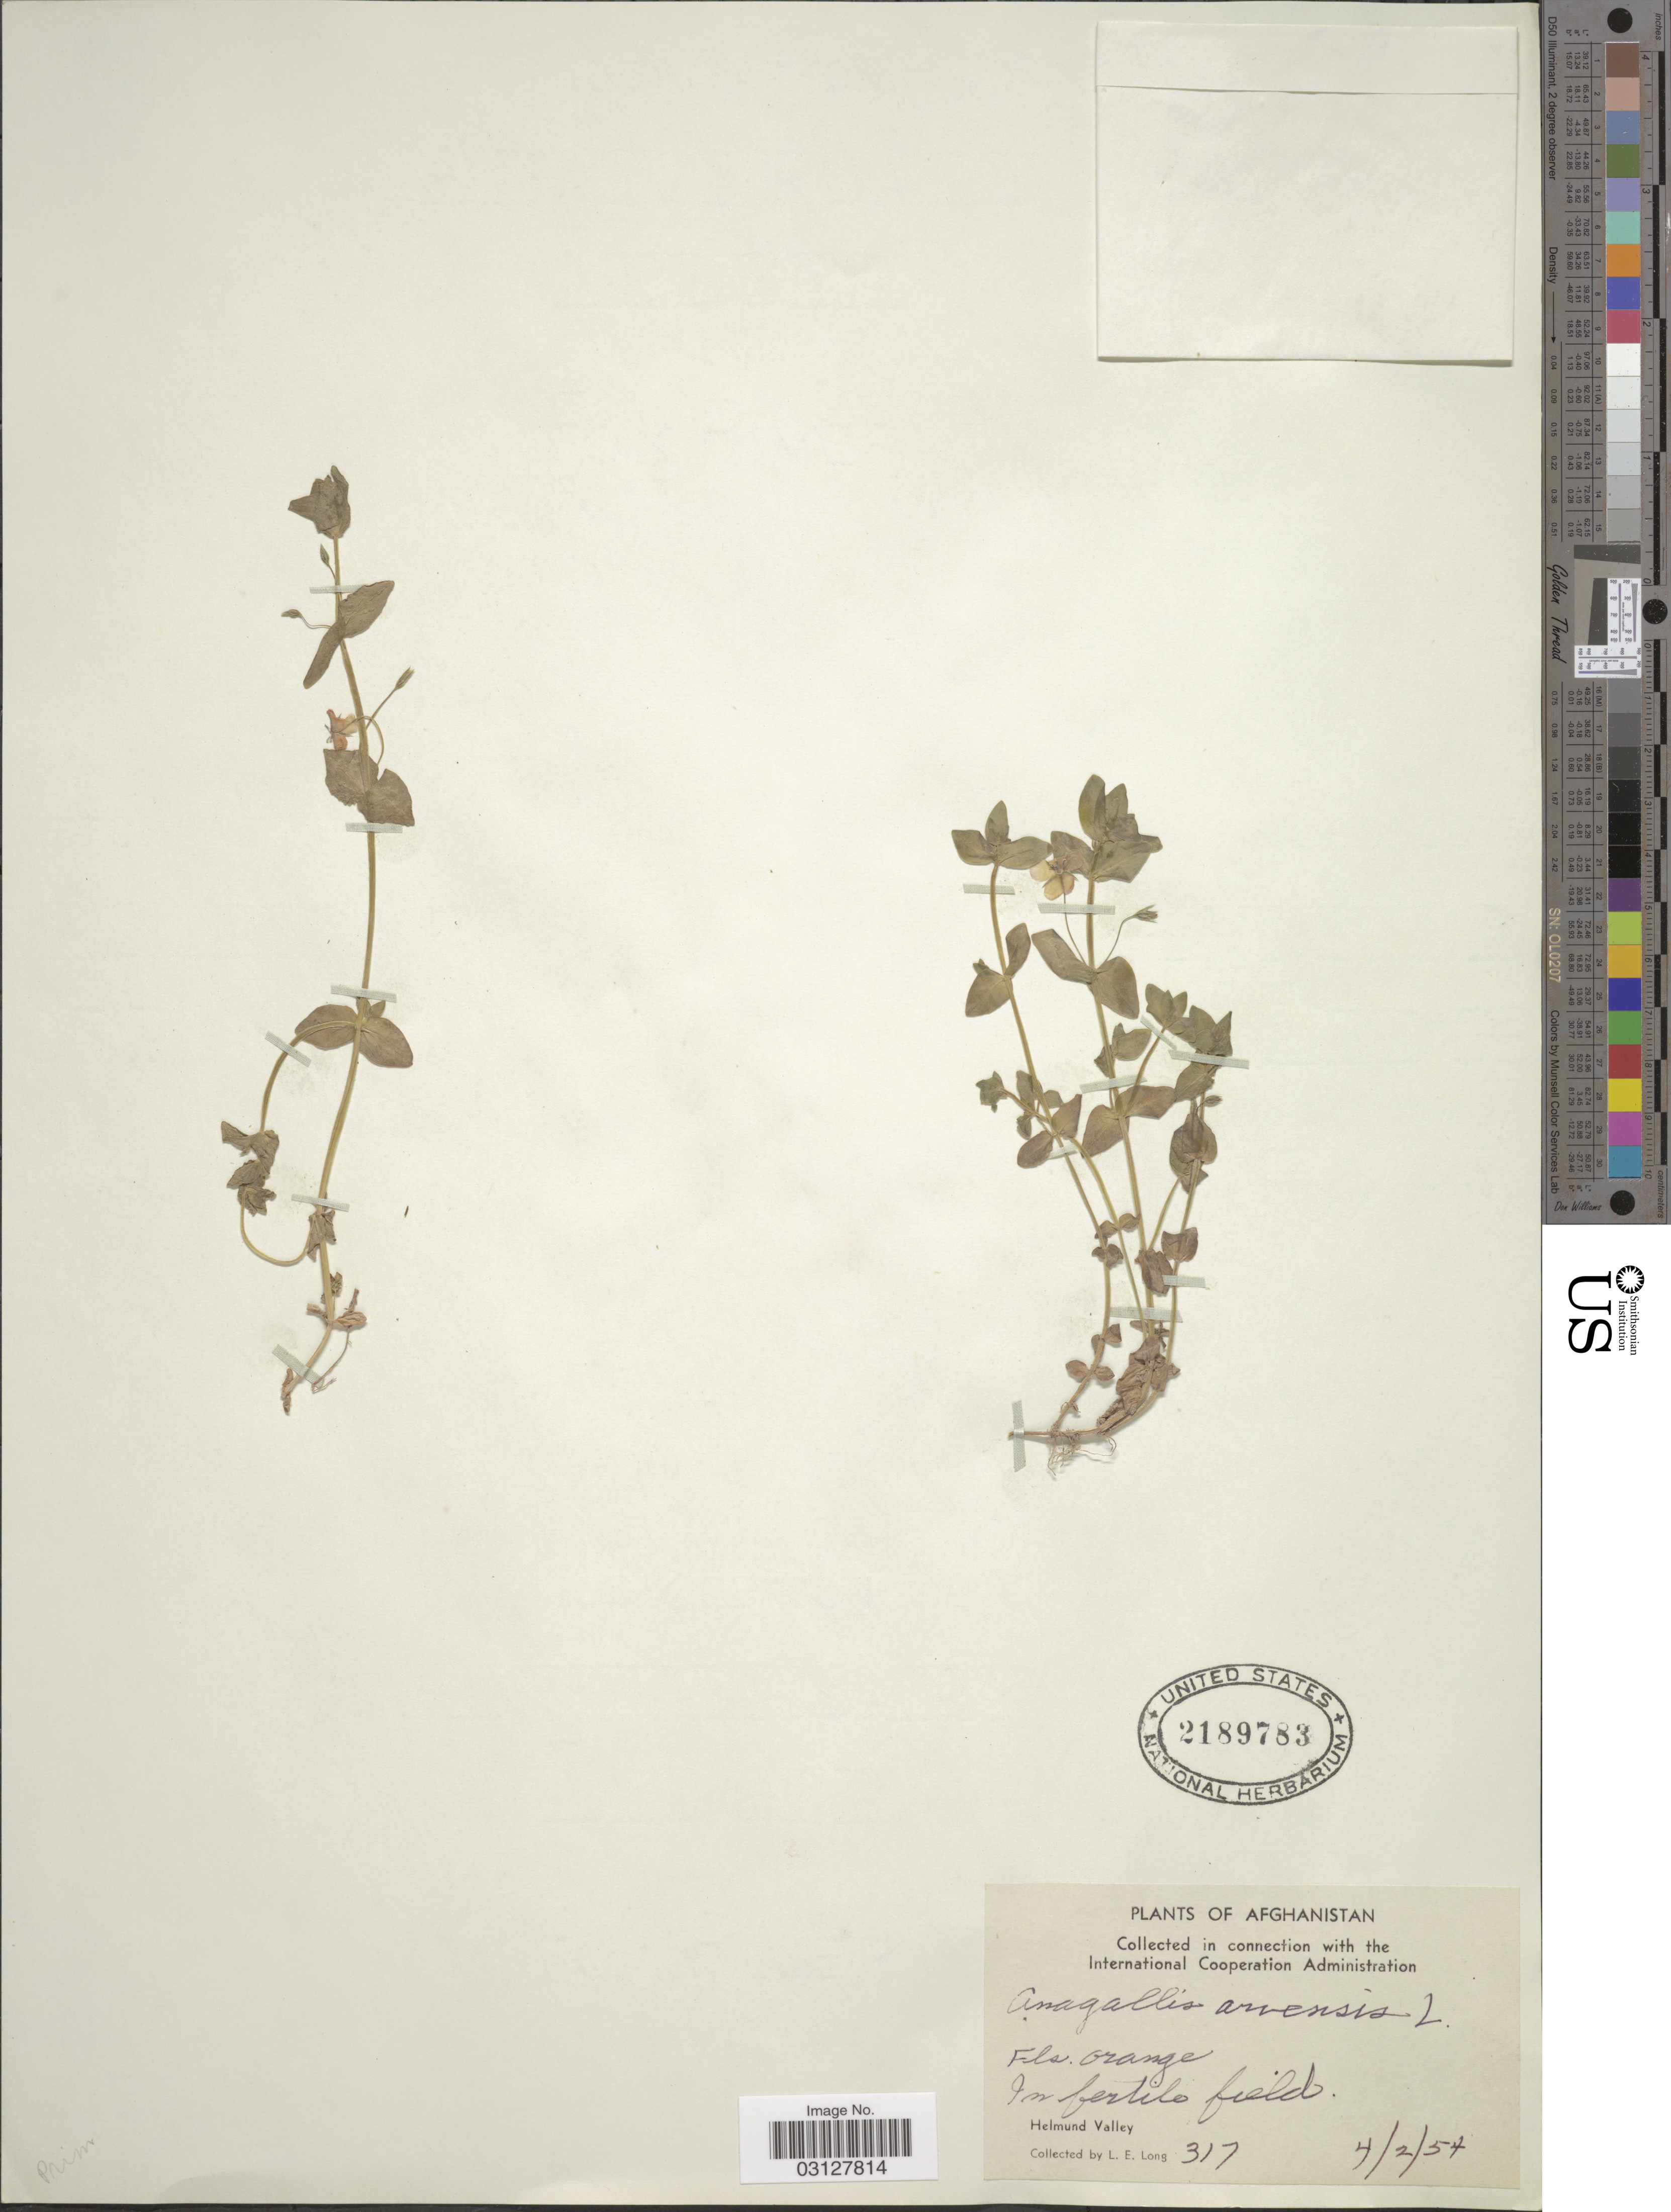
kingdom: Plantae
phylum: Tracheophyta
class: Magnoliopsida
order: Ericales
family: Primulaceae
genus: Anagallis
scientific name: Anagallis arvensis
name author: L.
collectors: L. E. Long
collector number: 317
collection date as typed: Transcribed d/m/y: 4/2/54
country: Afghanistan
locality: Helmund Valley.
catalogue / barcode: US 2189783